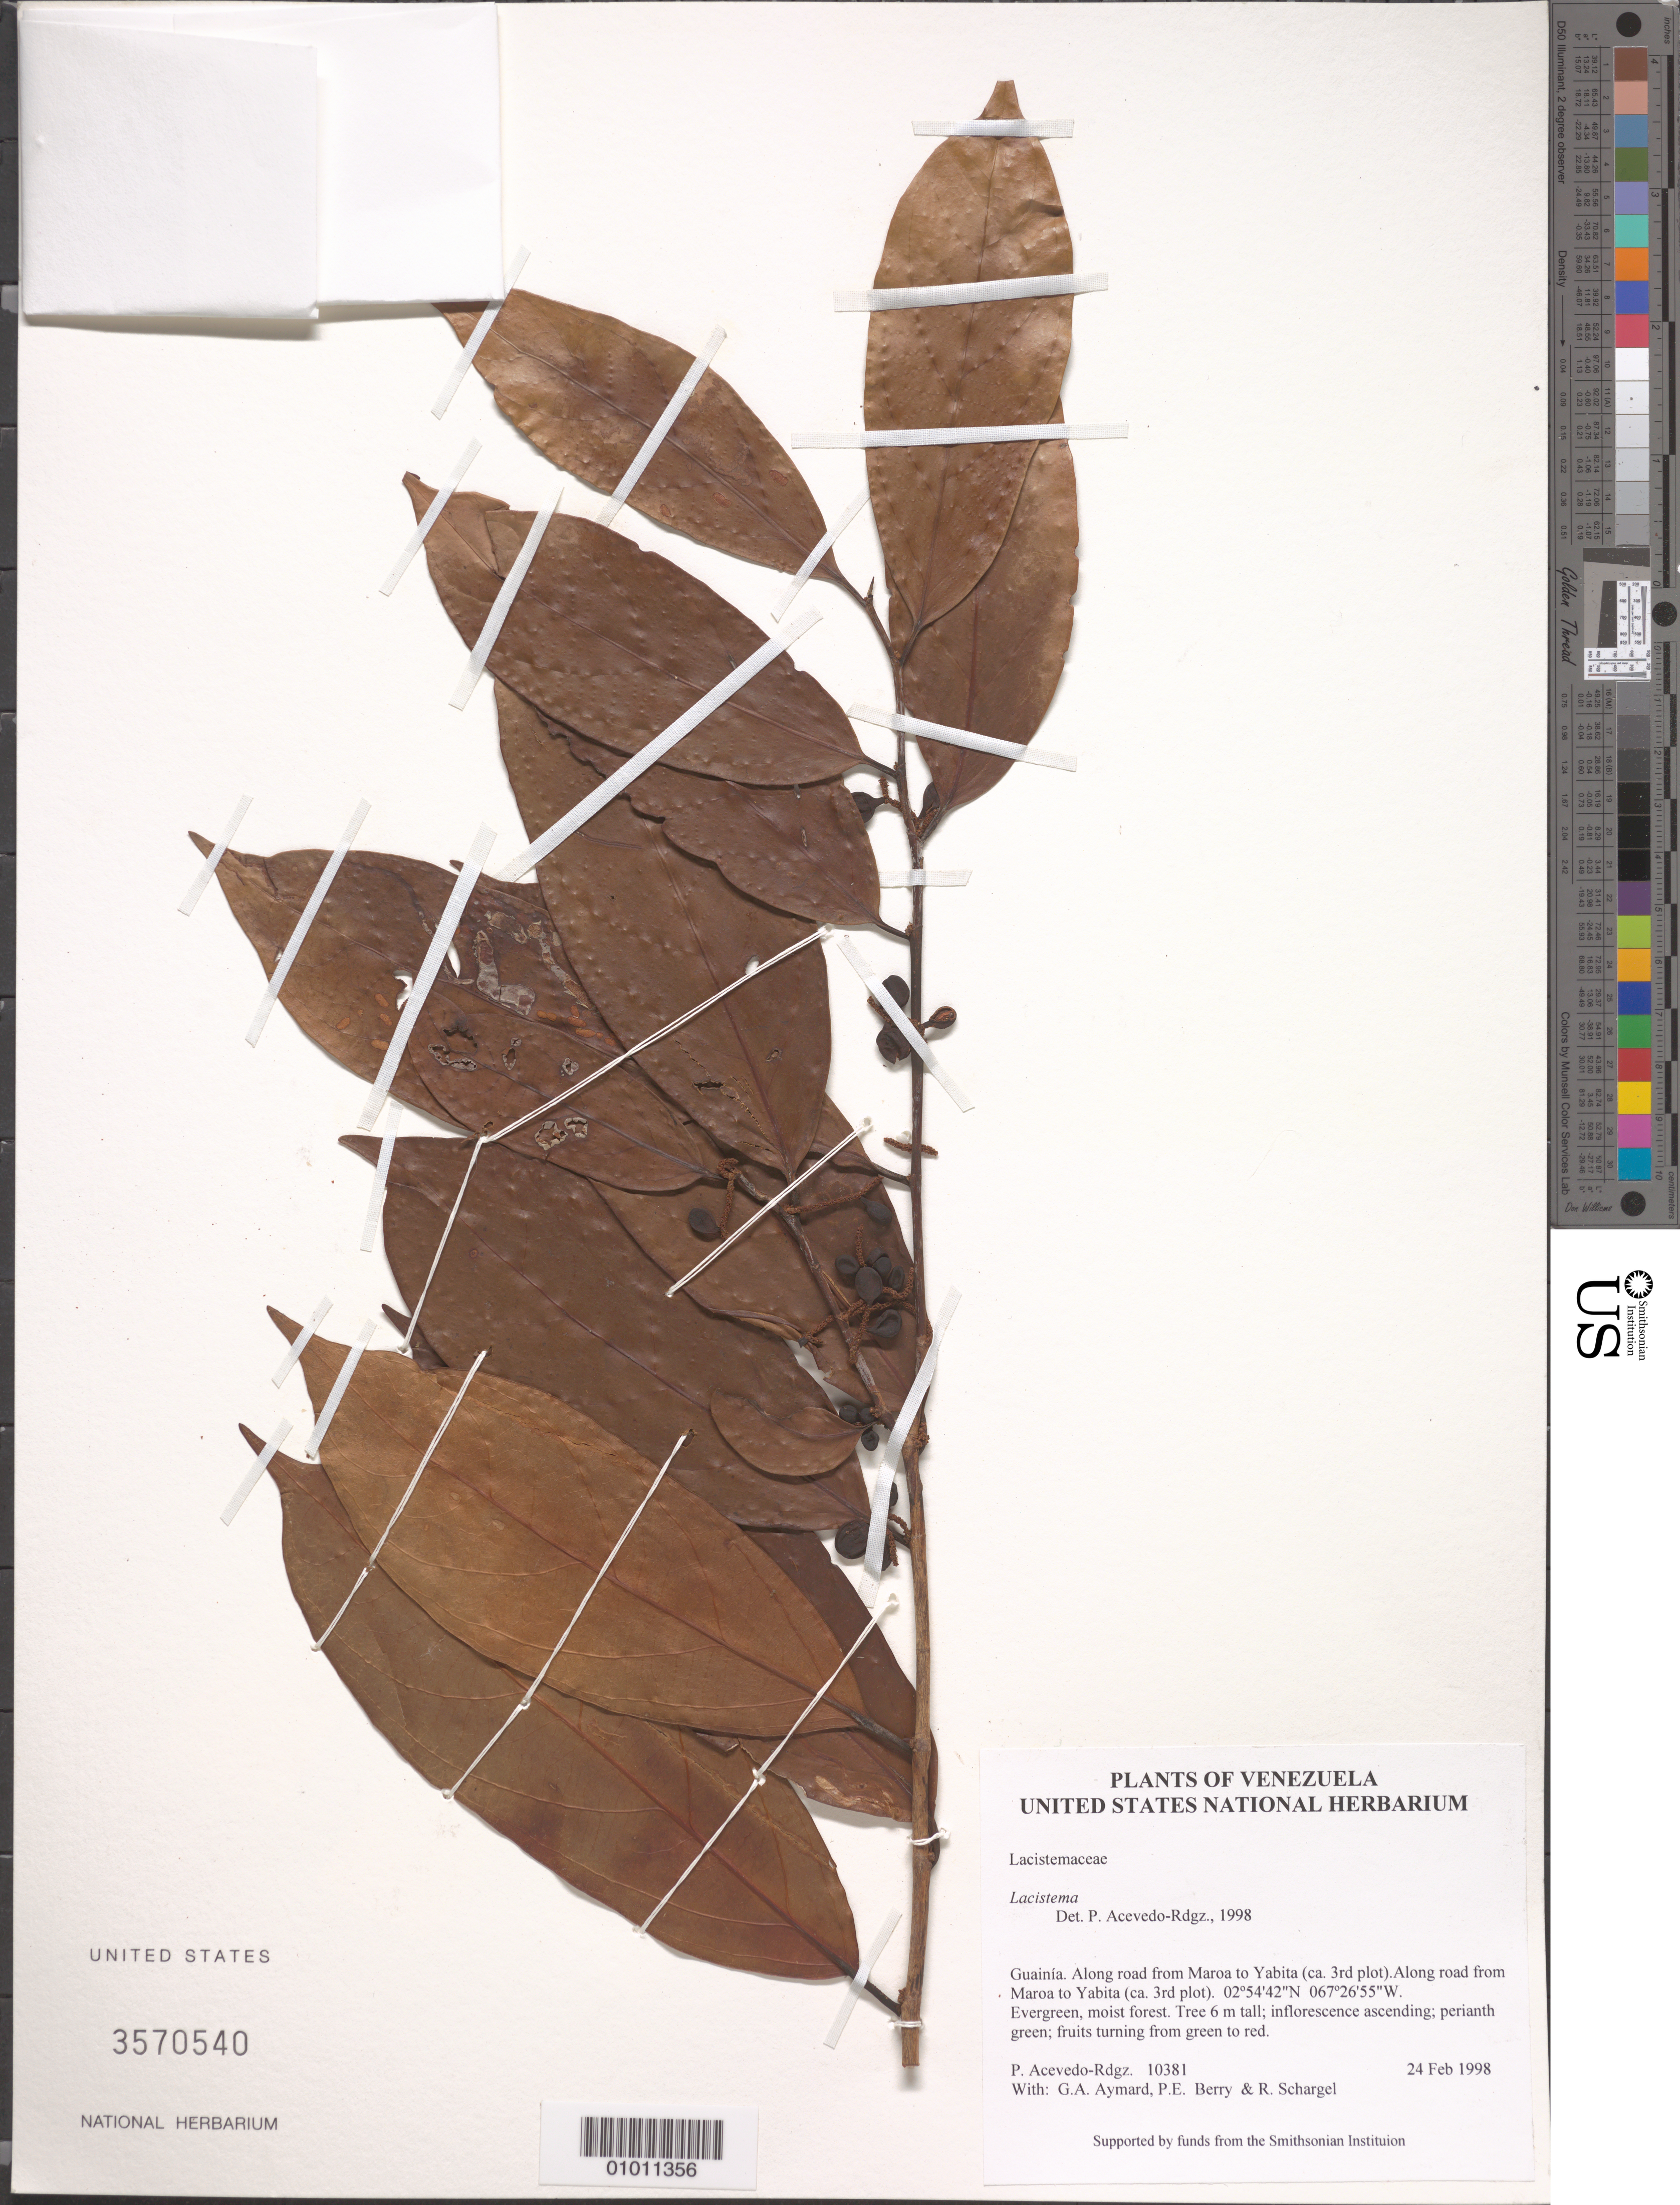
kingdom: Plantae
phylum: Tracheophyta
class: Magnoliopsida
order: Malpighiales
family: Lacistemataceae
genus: Lacistema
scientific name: Lacistema sp.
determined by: Acevedo-Rodríguez, P., (BOT), Smithsonian Institution - National Museum of Natural History (UNITED STATES)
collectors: P. Acevedo-Rodr., G. A. Aymard, P. E. Berry & R. Schargel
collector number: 10381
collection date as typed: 24 Feb 1998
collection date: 1998-02-24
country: Venezuela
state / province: Amazonas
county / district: Maroa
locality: Along road from Maroa to Yabita (ca. 3rd plot).Along road from Maroa to Yabita (ca. 3rd plot).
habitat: Evergreen, moist forest.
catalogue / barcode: US 3570540